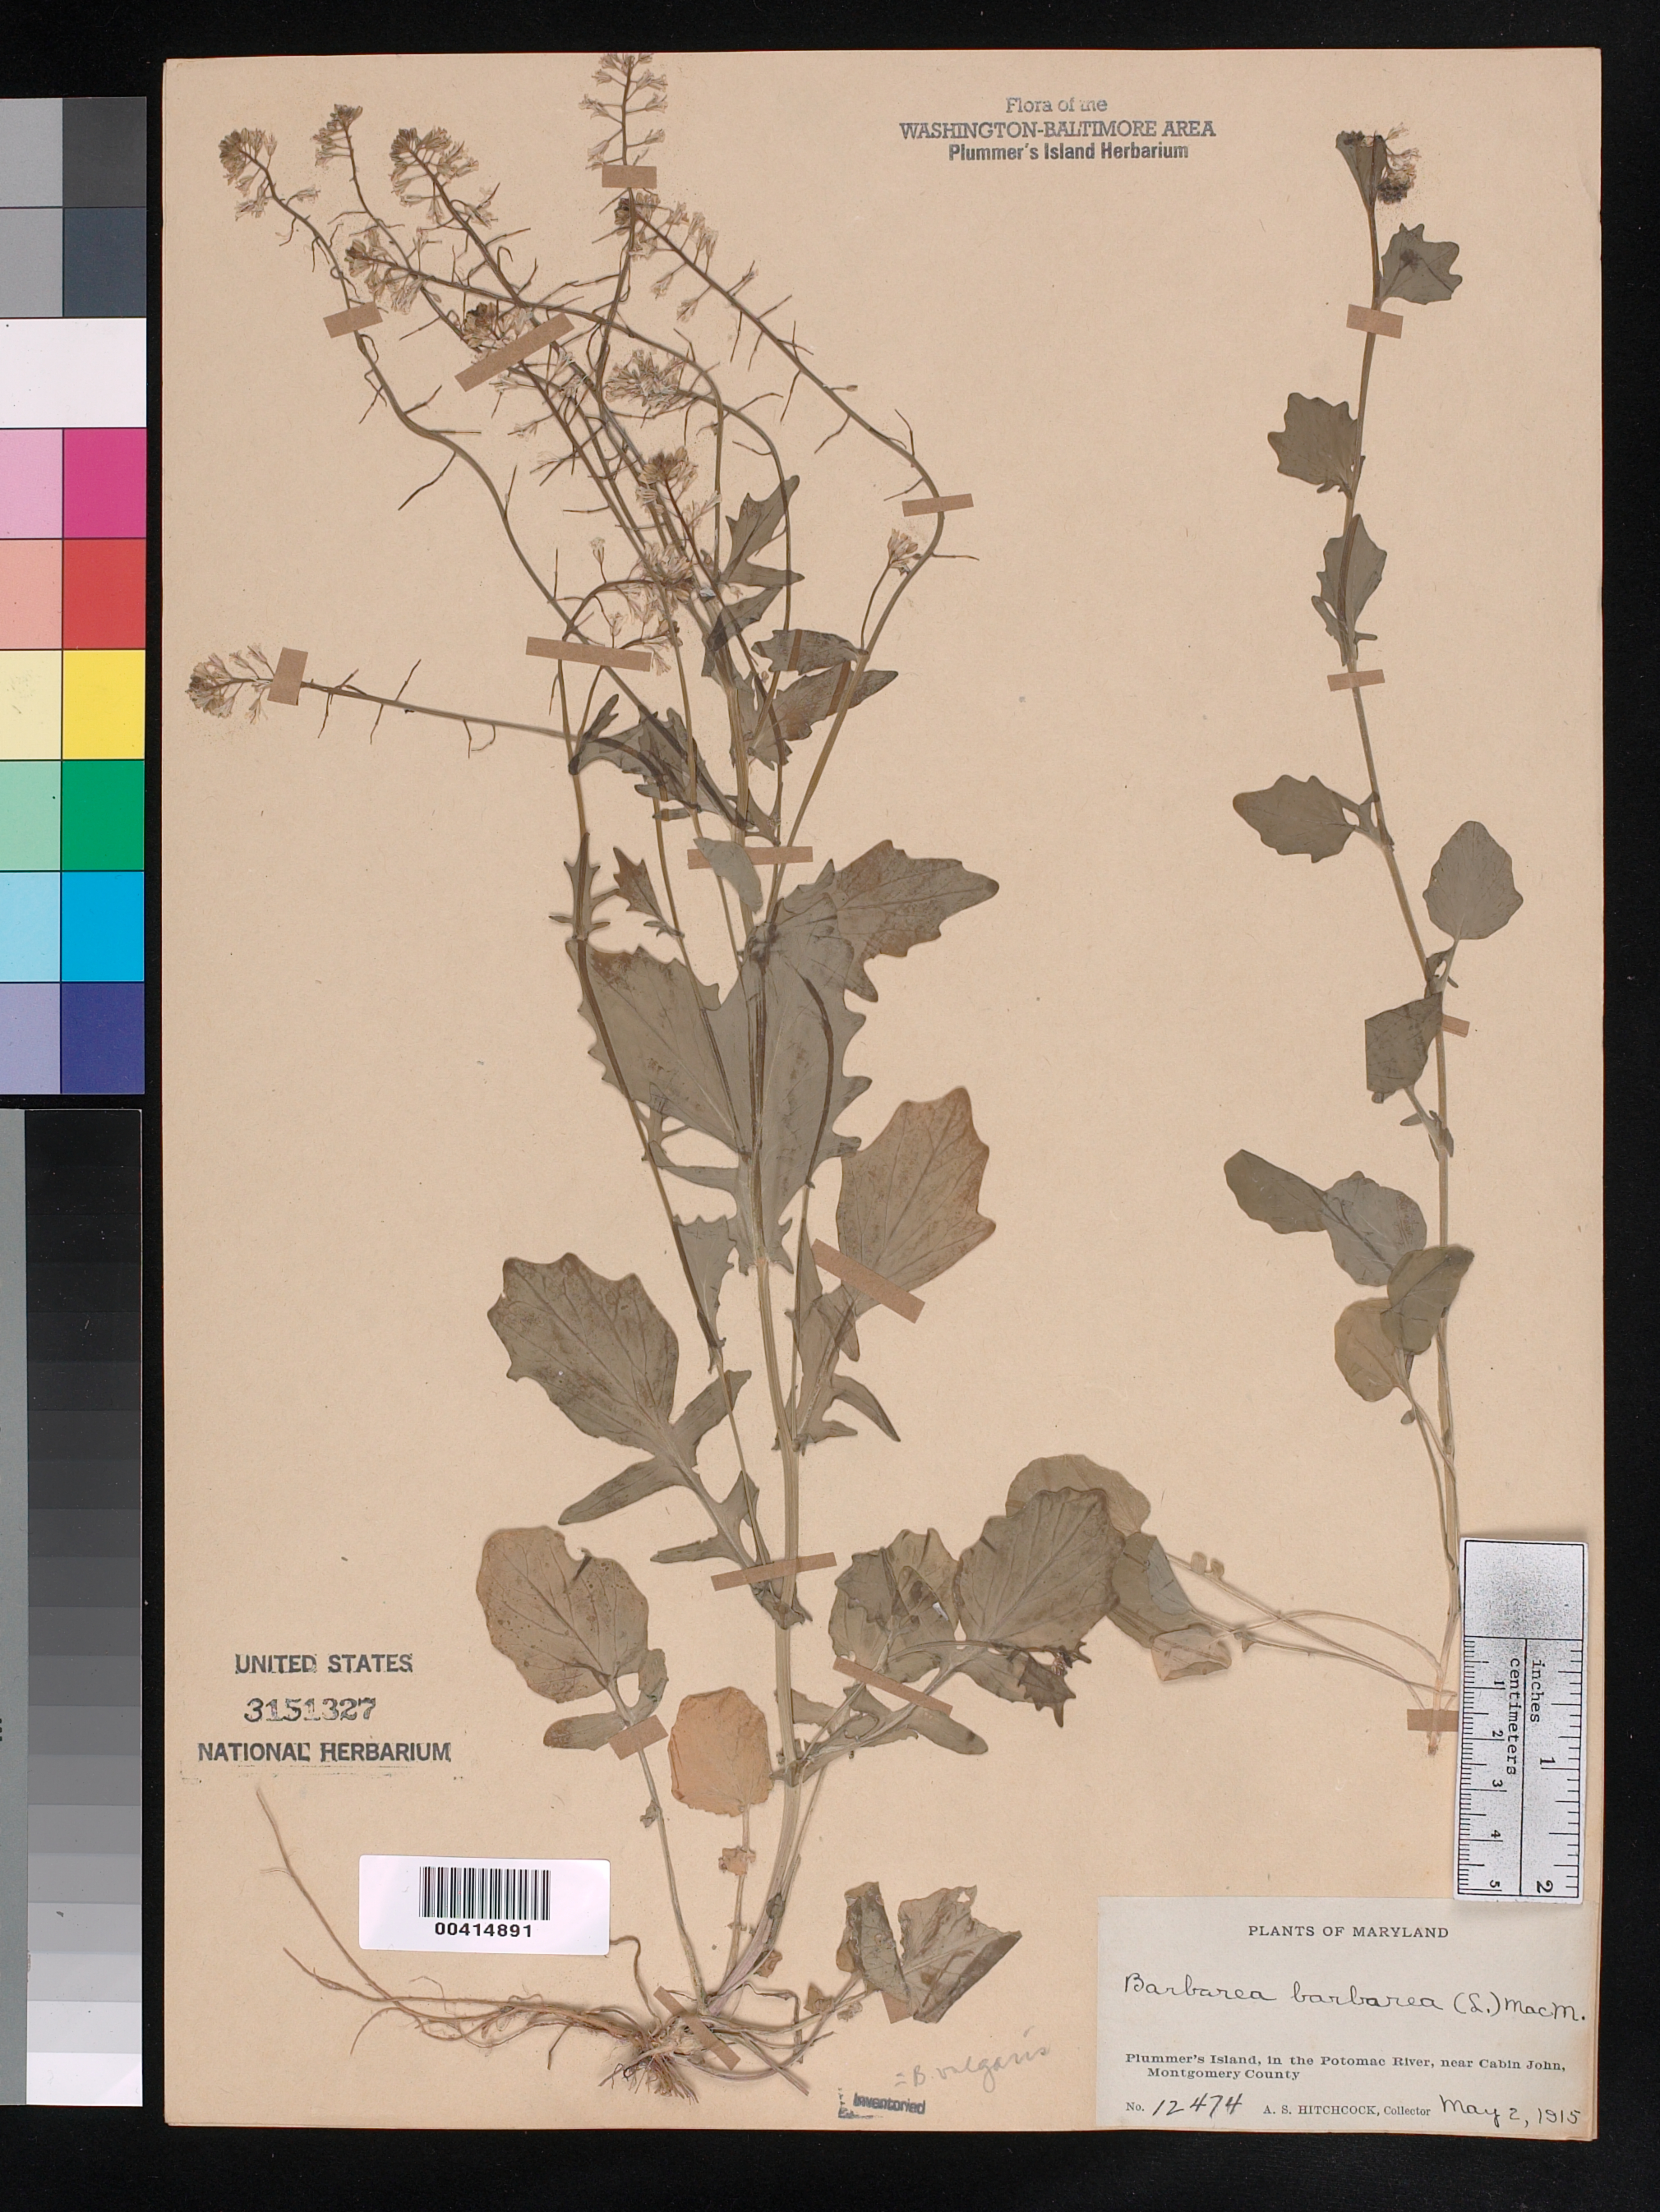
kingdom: Plantae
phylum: Tracheophyta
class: Magnoliopsida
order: Brassicales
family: Brassicaceae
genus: Barbarea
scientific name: Barbarea vulgaris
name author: W.T. Aiton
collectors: A. S. Hitchcock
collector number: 12474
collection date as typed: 02 May 1915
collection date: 1915-05-02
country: United States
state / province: Maryland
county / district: Montgomery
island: Plummers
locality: Plummer's Island C. & O. Canal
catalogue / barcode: US 3151327